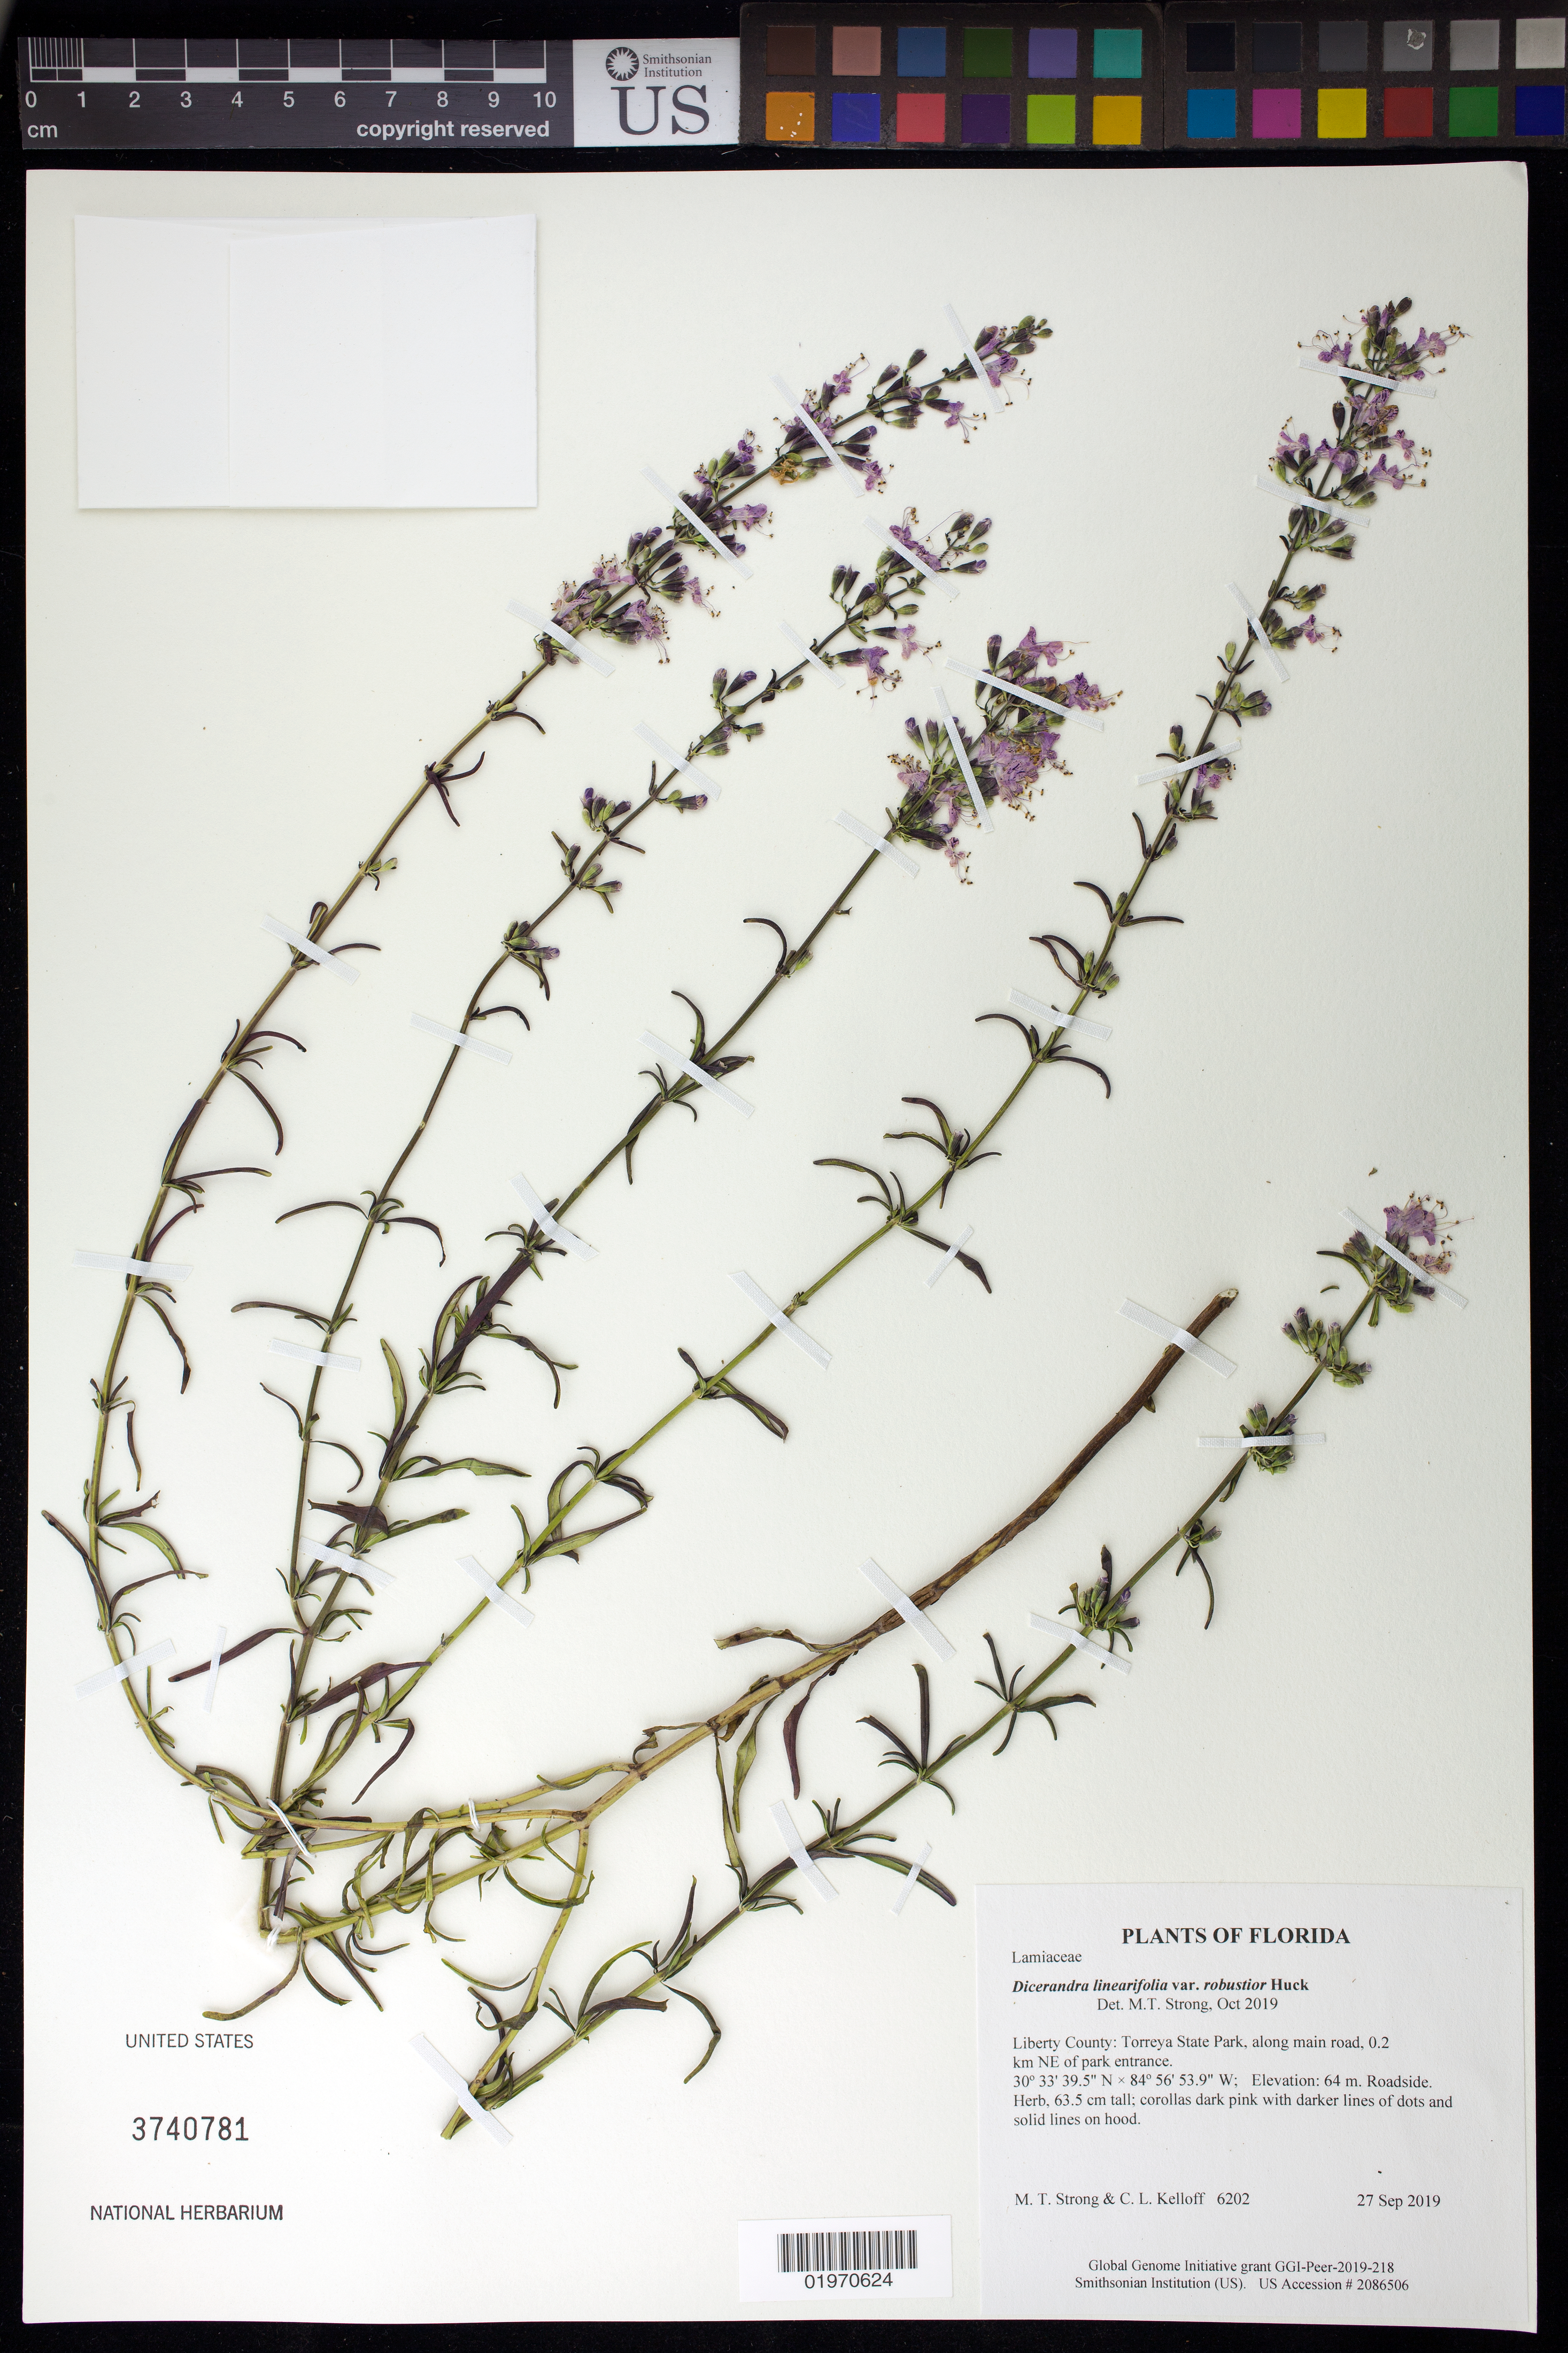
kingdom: Plantae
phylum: Tracheophyta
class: Magnoliopsida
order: Lamiales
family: Lamiaceae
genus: Dicerandra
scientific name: Dicerandra linearifolia var. robustior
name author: Huck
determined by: Strong, Mark T., (BOT), Smithsonian Institution - National Museum of Natural History (UNITED STATES)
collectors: M. T. Strong & C. L. Kelloff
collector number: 6202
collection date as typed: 27 Sep 2019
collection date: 2019-09-27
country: United States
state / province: Florida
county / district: Liberty County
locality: Torreya State Park, along main road, 0.2 km NE of park entrance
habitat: Roadside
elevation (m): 64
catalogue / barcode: US 3740781